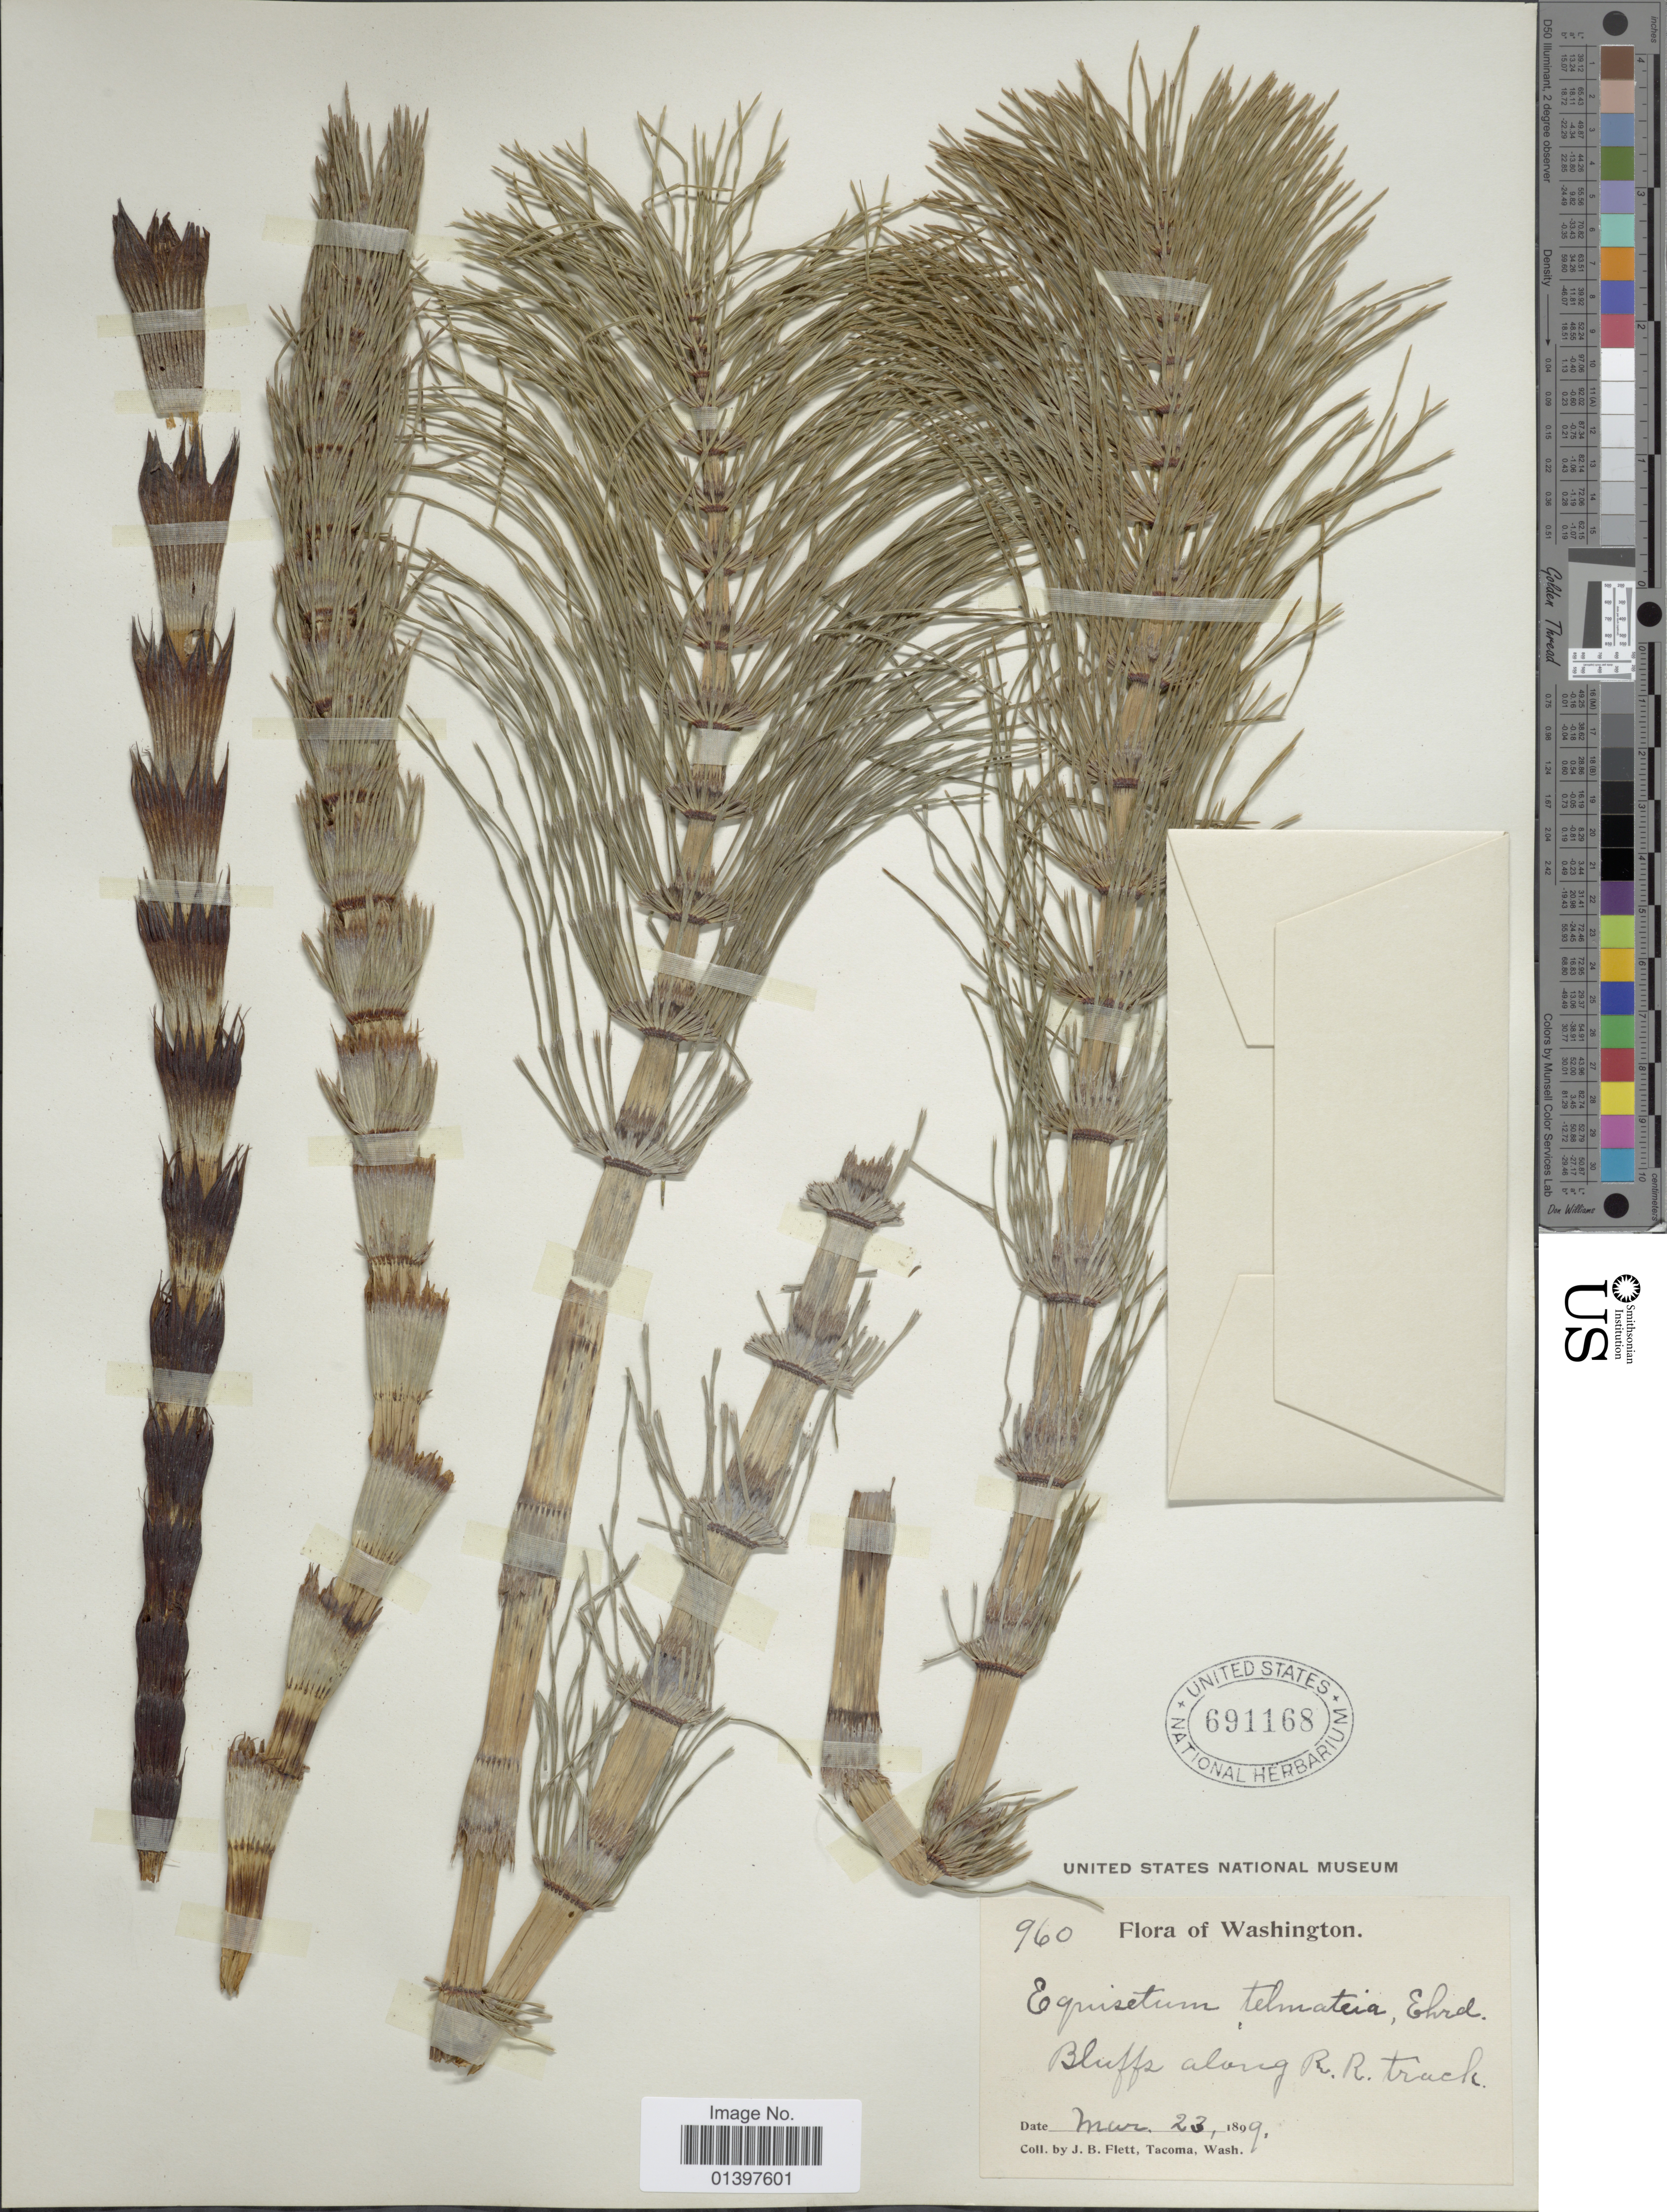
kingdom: Plantae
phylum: Tracheophyta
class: Polypodiopsida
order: Equisetales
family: Equisetaceae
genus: Equisetum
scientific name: Equisetum telmateia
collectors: J. Flett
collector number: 960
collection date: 1899-03-23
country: United States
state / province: Washington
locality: Bluffs along R. R. Track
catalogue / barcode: US 691168